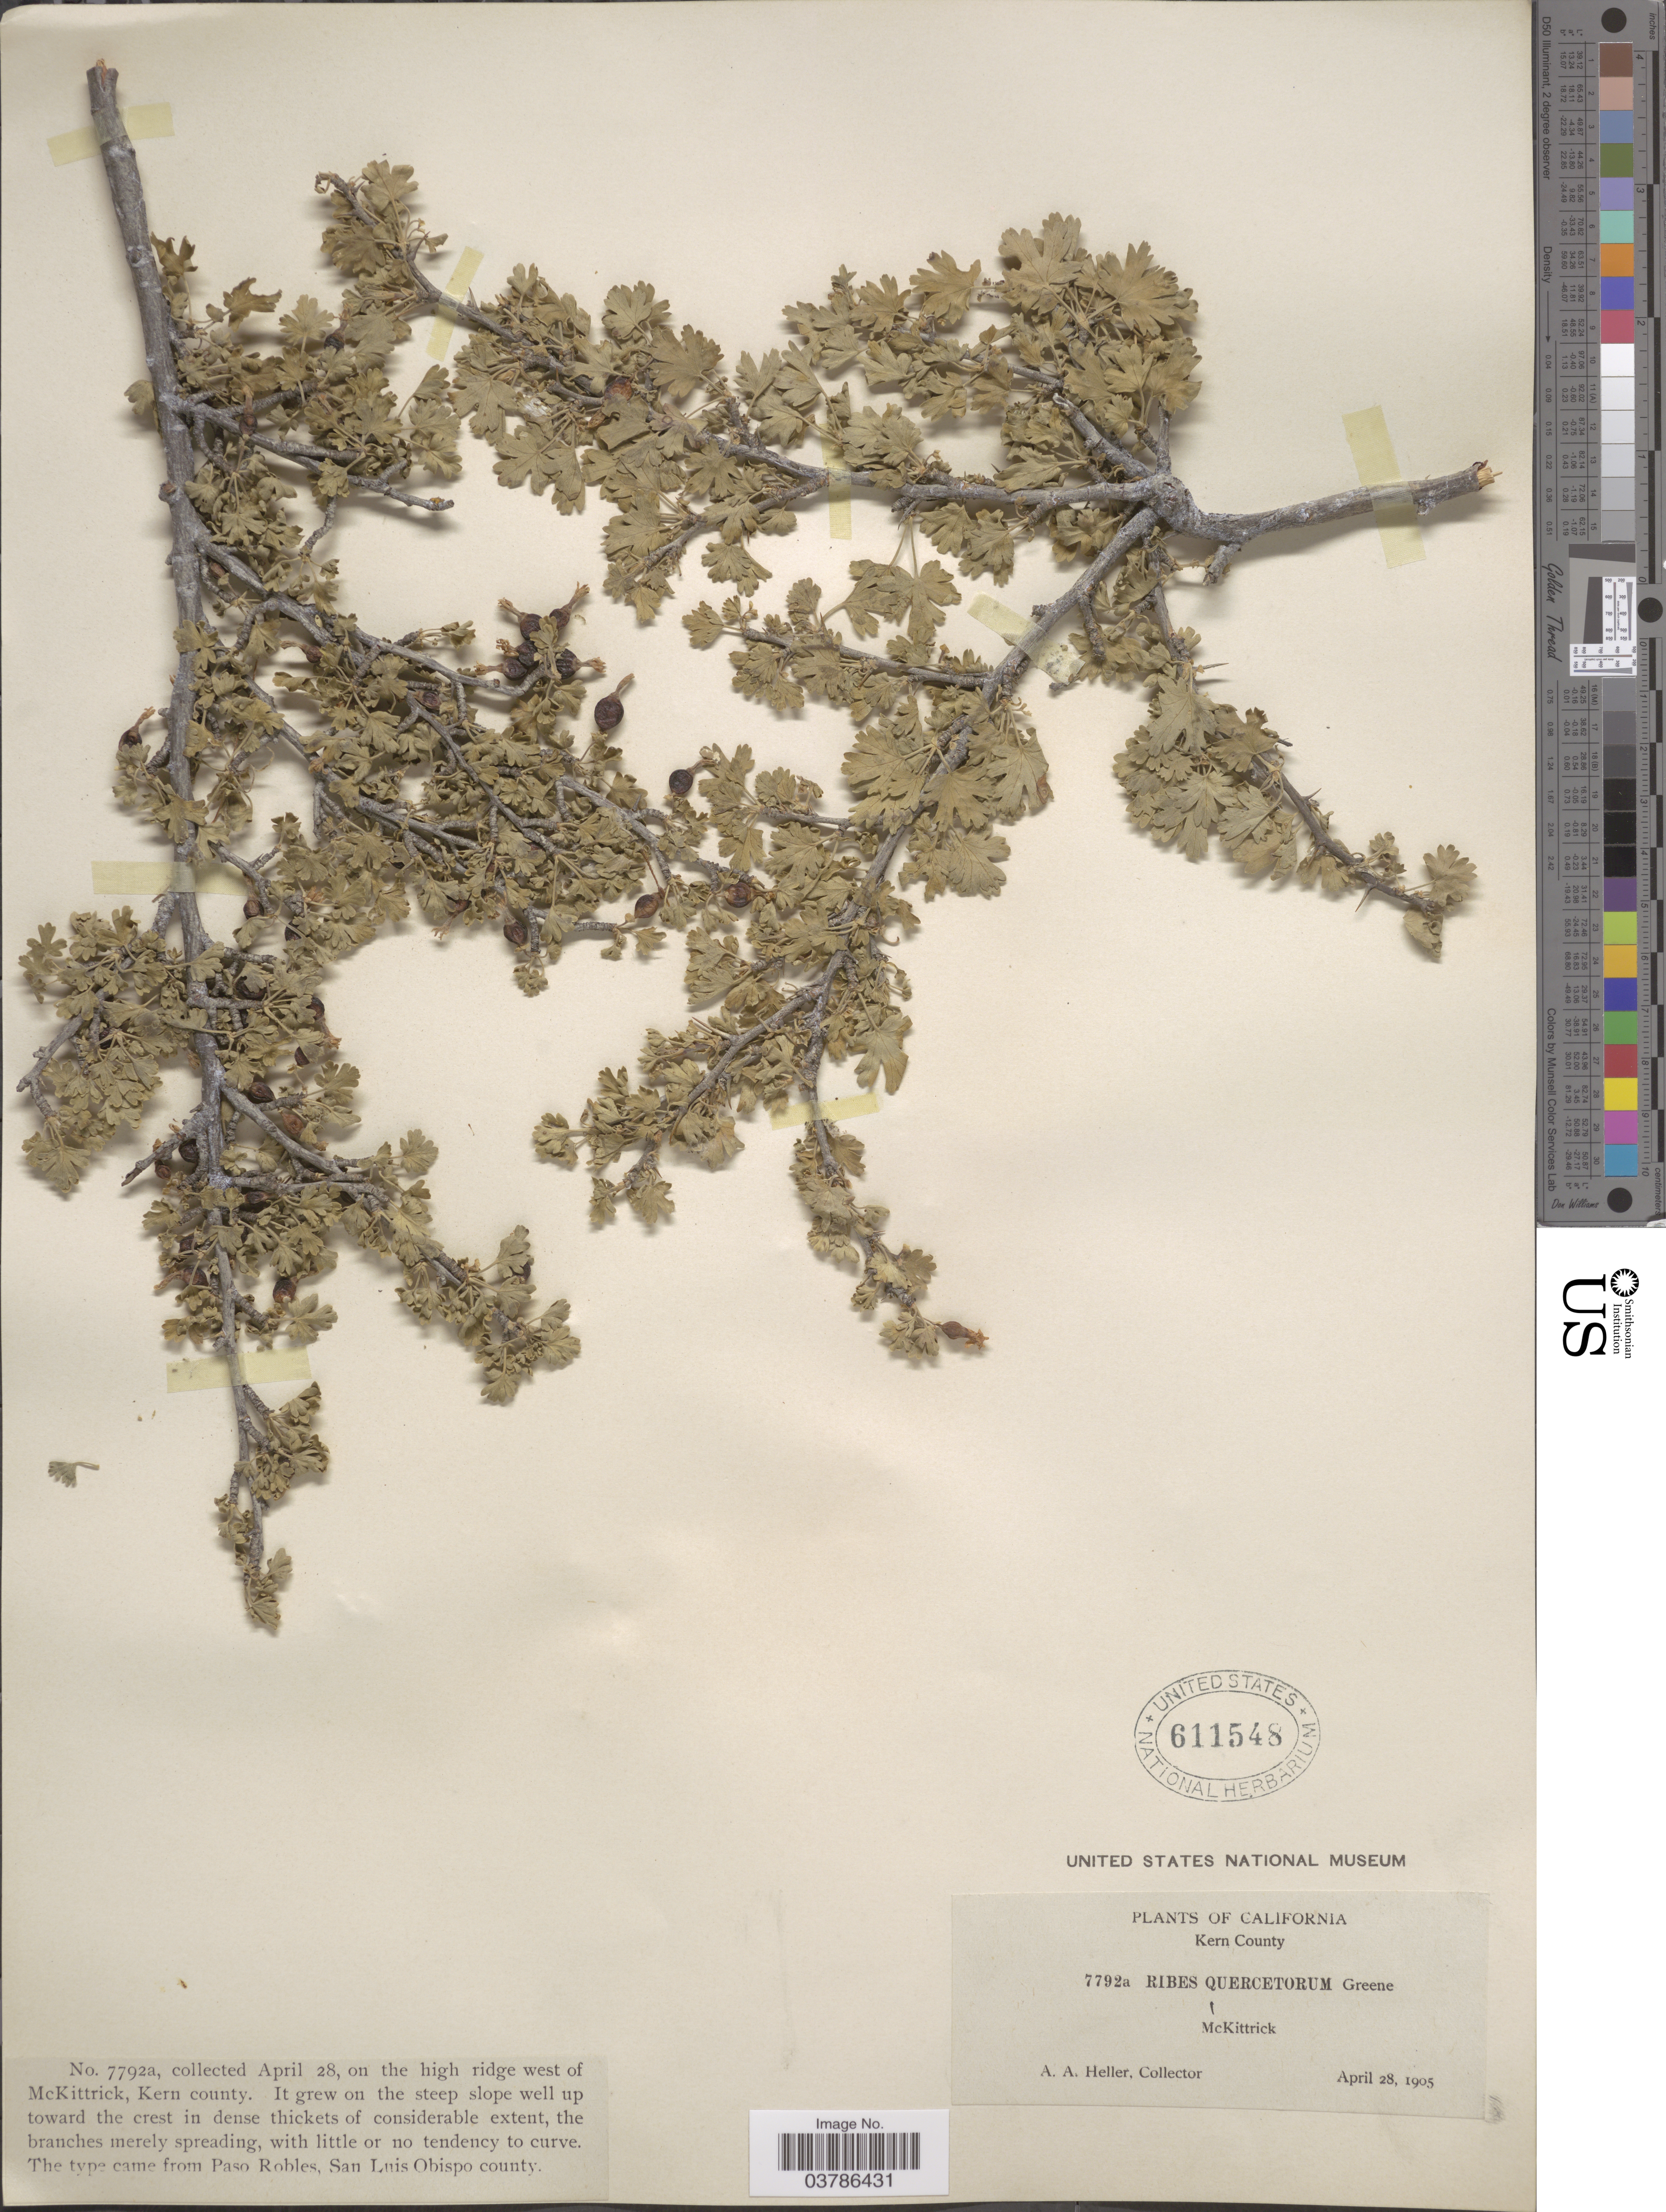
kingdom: Plantae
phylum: Tracheophyta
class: Magnoliopsida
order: Saxifragales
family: Grossulariaceae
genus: Ribes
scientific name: Ribes quercetorum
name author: Greene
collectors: A. A. Heller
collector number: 7792a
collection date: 1905-04-28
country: United States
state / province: California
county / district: Kern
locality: On the high ridge west of McKittrick, Kern county. The type came from Paso Robles, San Luis Obispo county.?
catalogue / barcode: US 611548